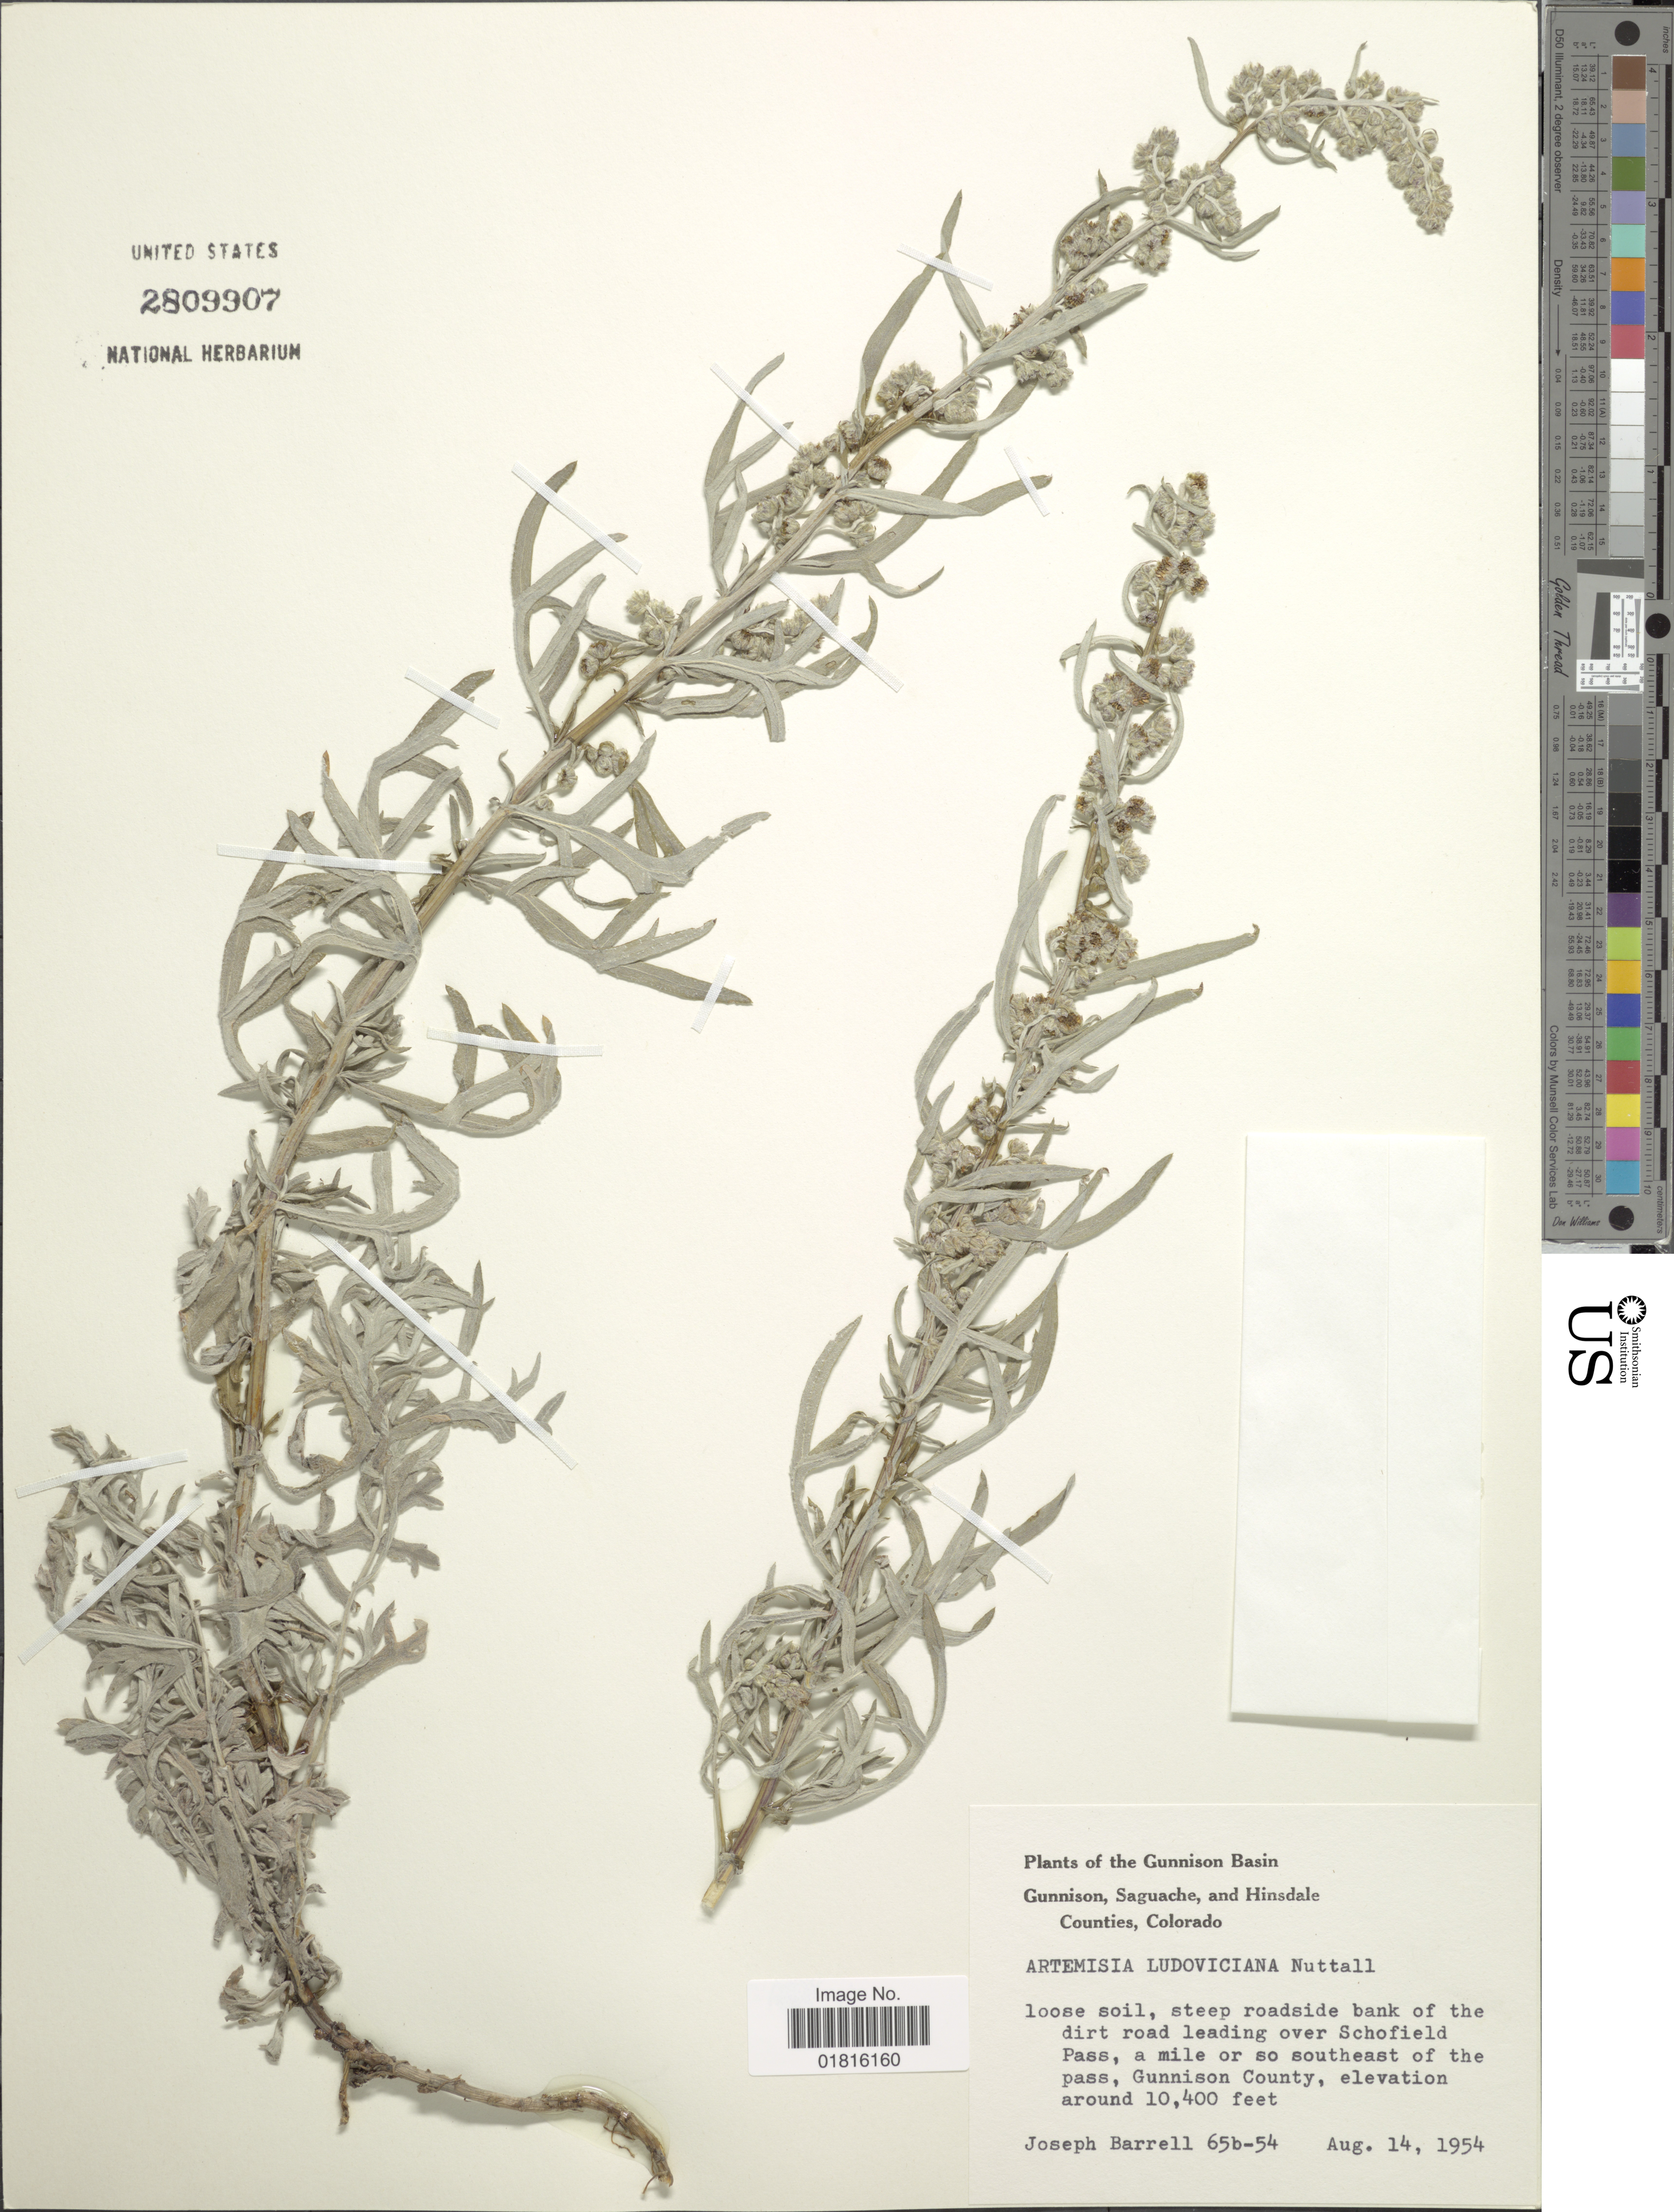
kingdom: Plantae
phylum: Tracheophyta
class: Magnoliopsida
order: Asterales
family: Asteraceae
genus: Artemisia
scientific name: Artemisia ludoviciana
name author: Nutt.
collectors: J. Barrell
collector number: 65b-54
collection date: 1954-08-14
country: United States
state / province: Colorado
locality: The Gunnison Basin Gunnison, Saguache, and Hinsdale Counties, steep roadside bank of the dirt road leading over Schofield Pass, a mile or so southeast of the pass, Gunnison County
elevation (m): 3170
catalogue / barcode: US 2809907